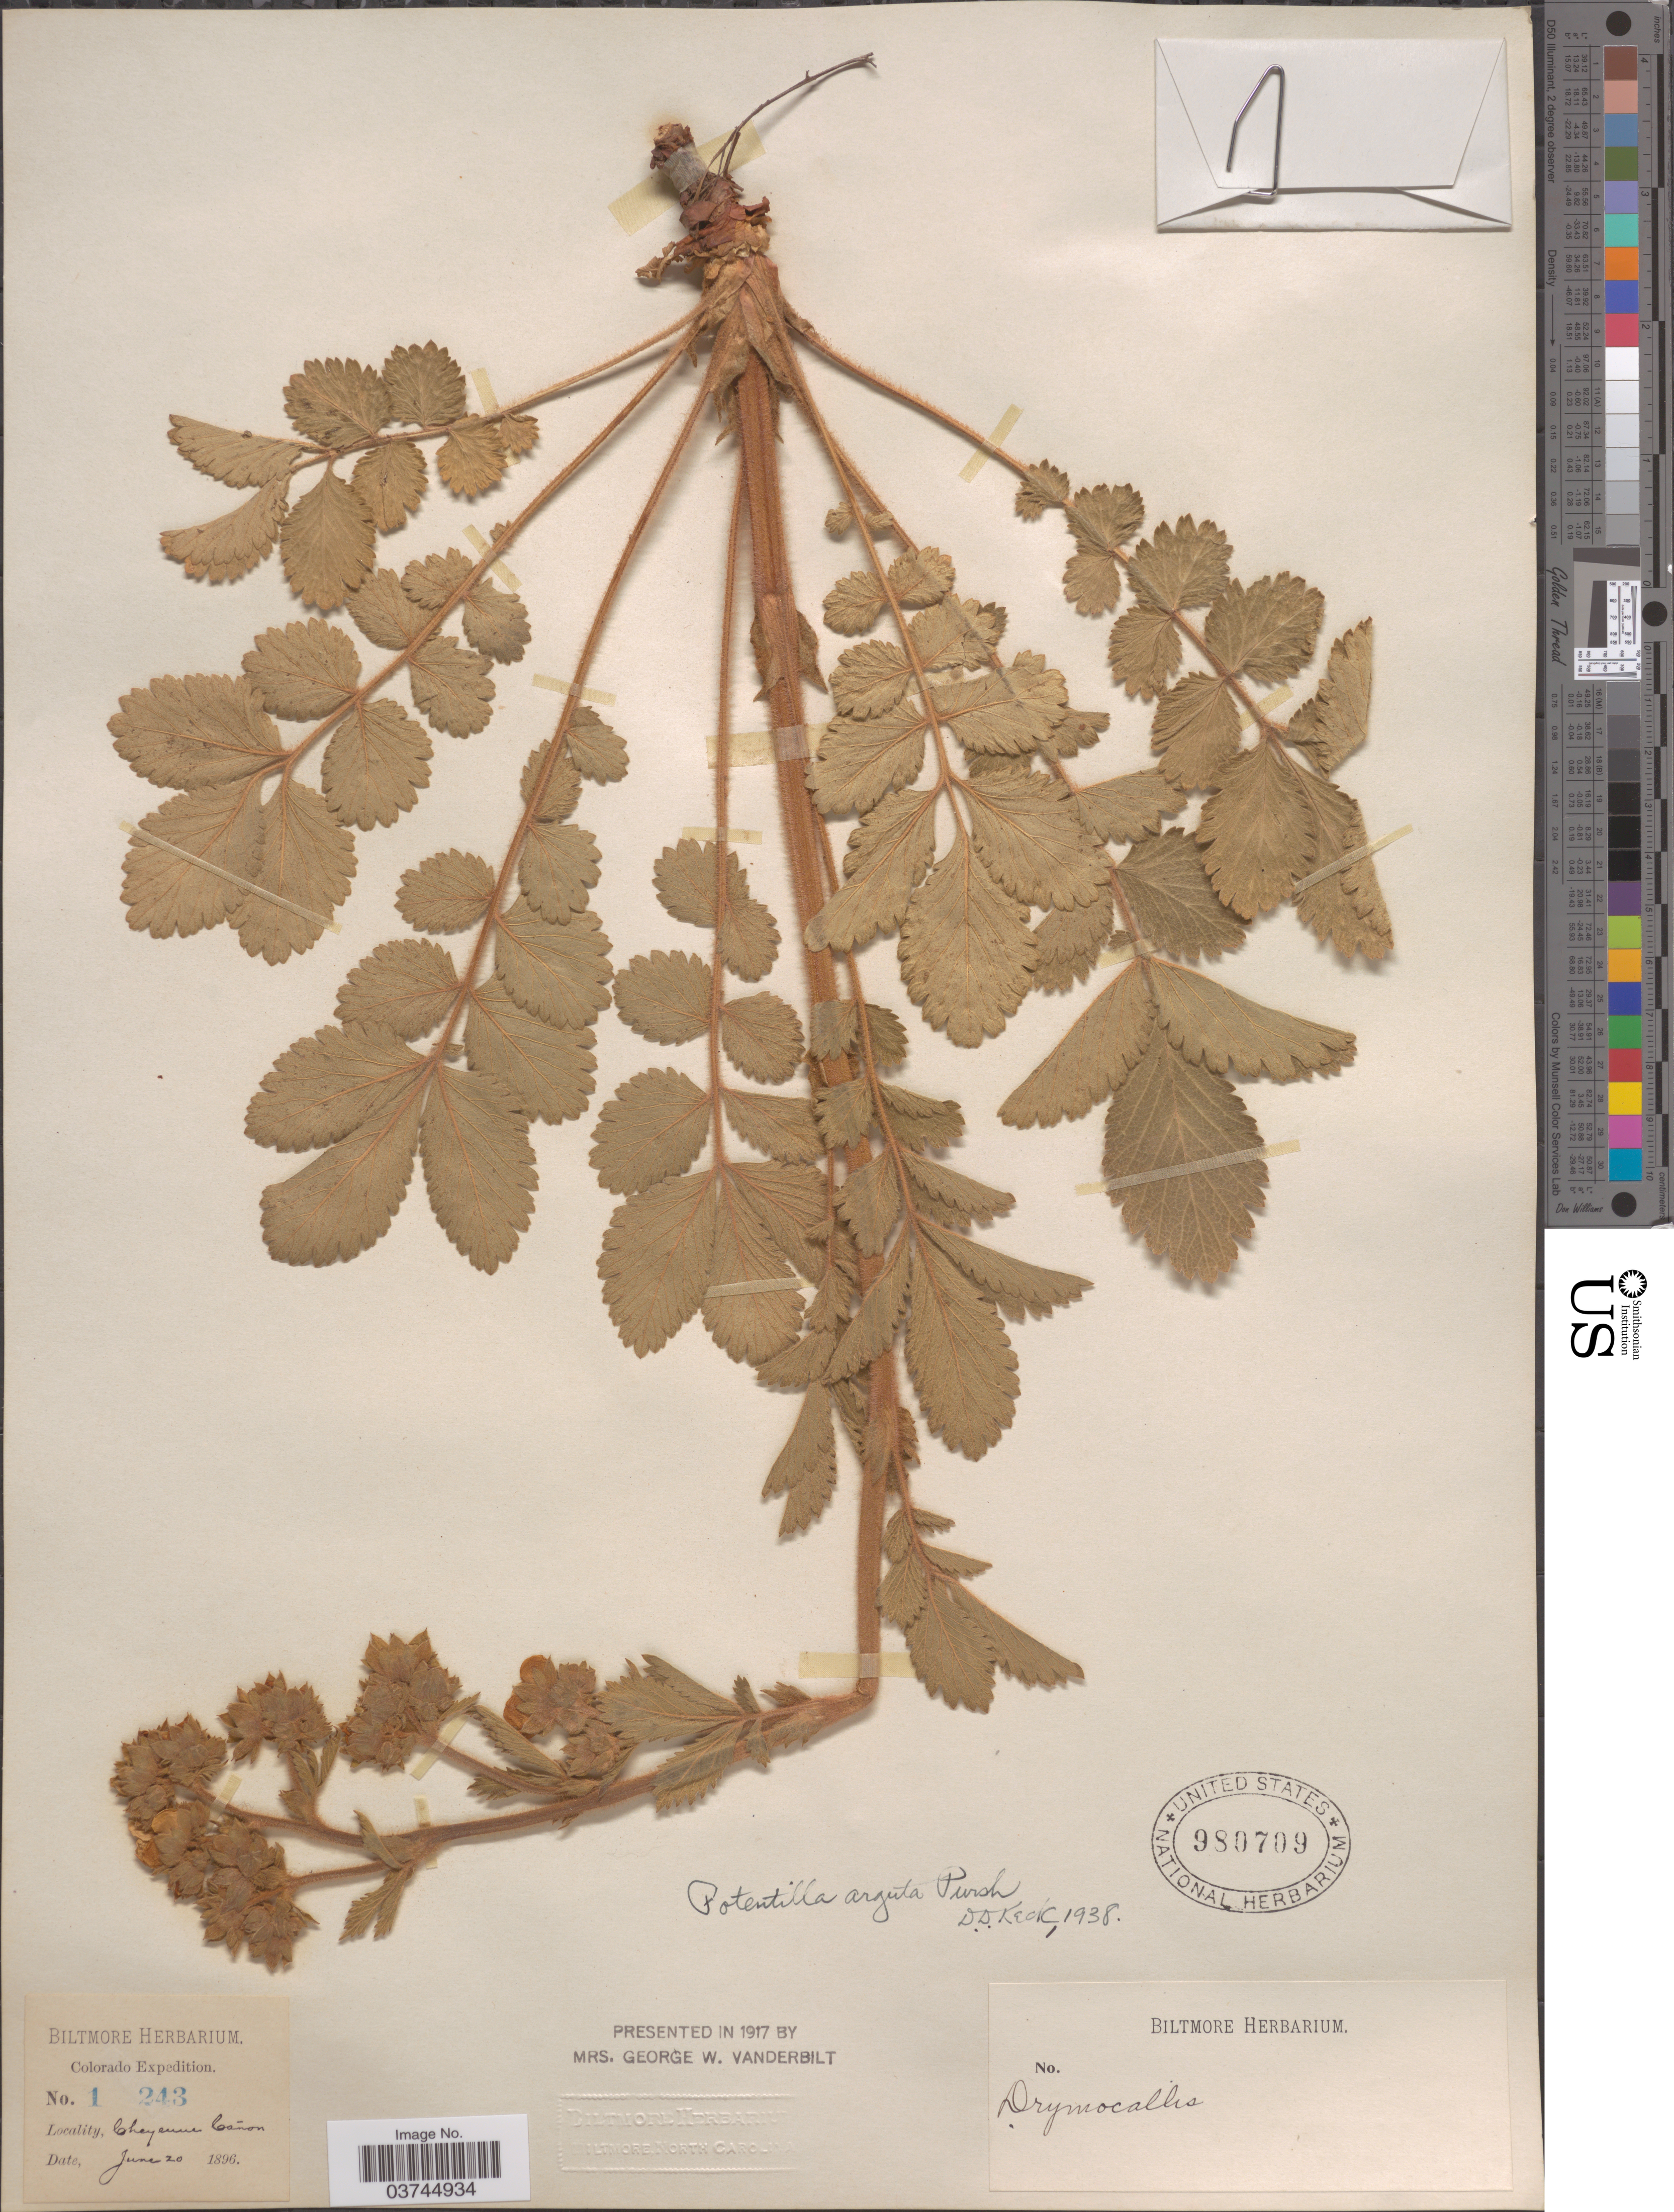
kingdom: Plantae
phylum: Tracheophyta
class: Magnoliopsida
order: Rosales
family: Rosaceae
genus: Drymocallis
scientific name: Drymocallis arguta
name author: (Pursh) Rydb.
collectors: ex herb. Biltmore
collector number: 1243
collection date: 1896-06-20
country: United States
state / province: Colorado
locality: Cheyenne Cañon.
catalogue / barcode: US 980709